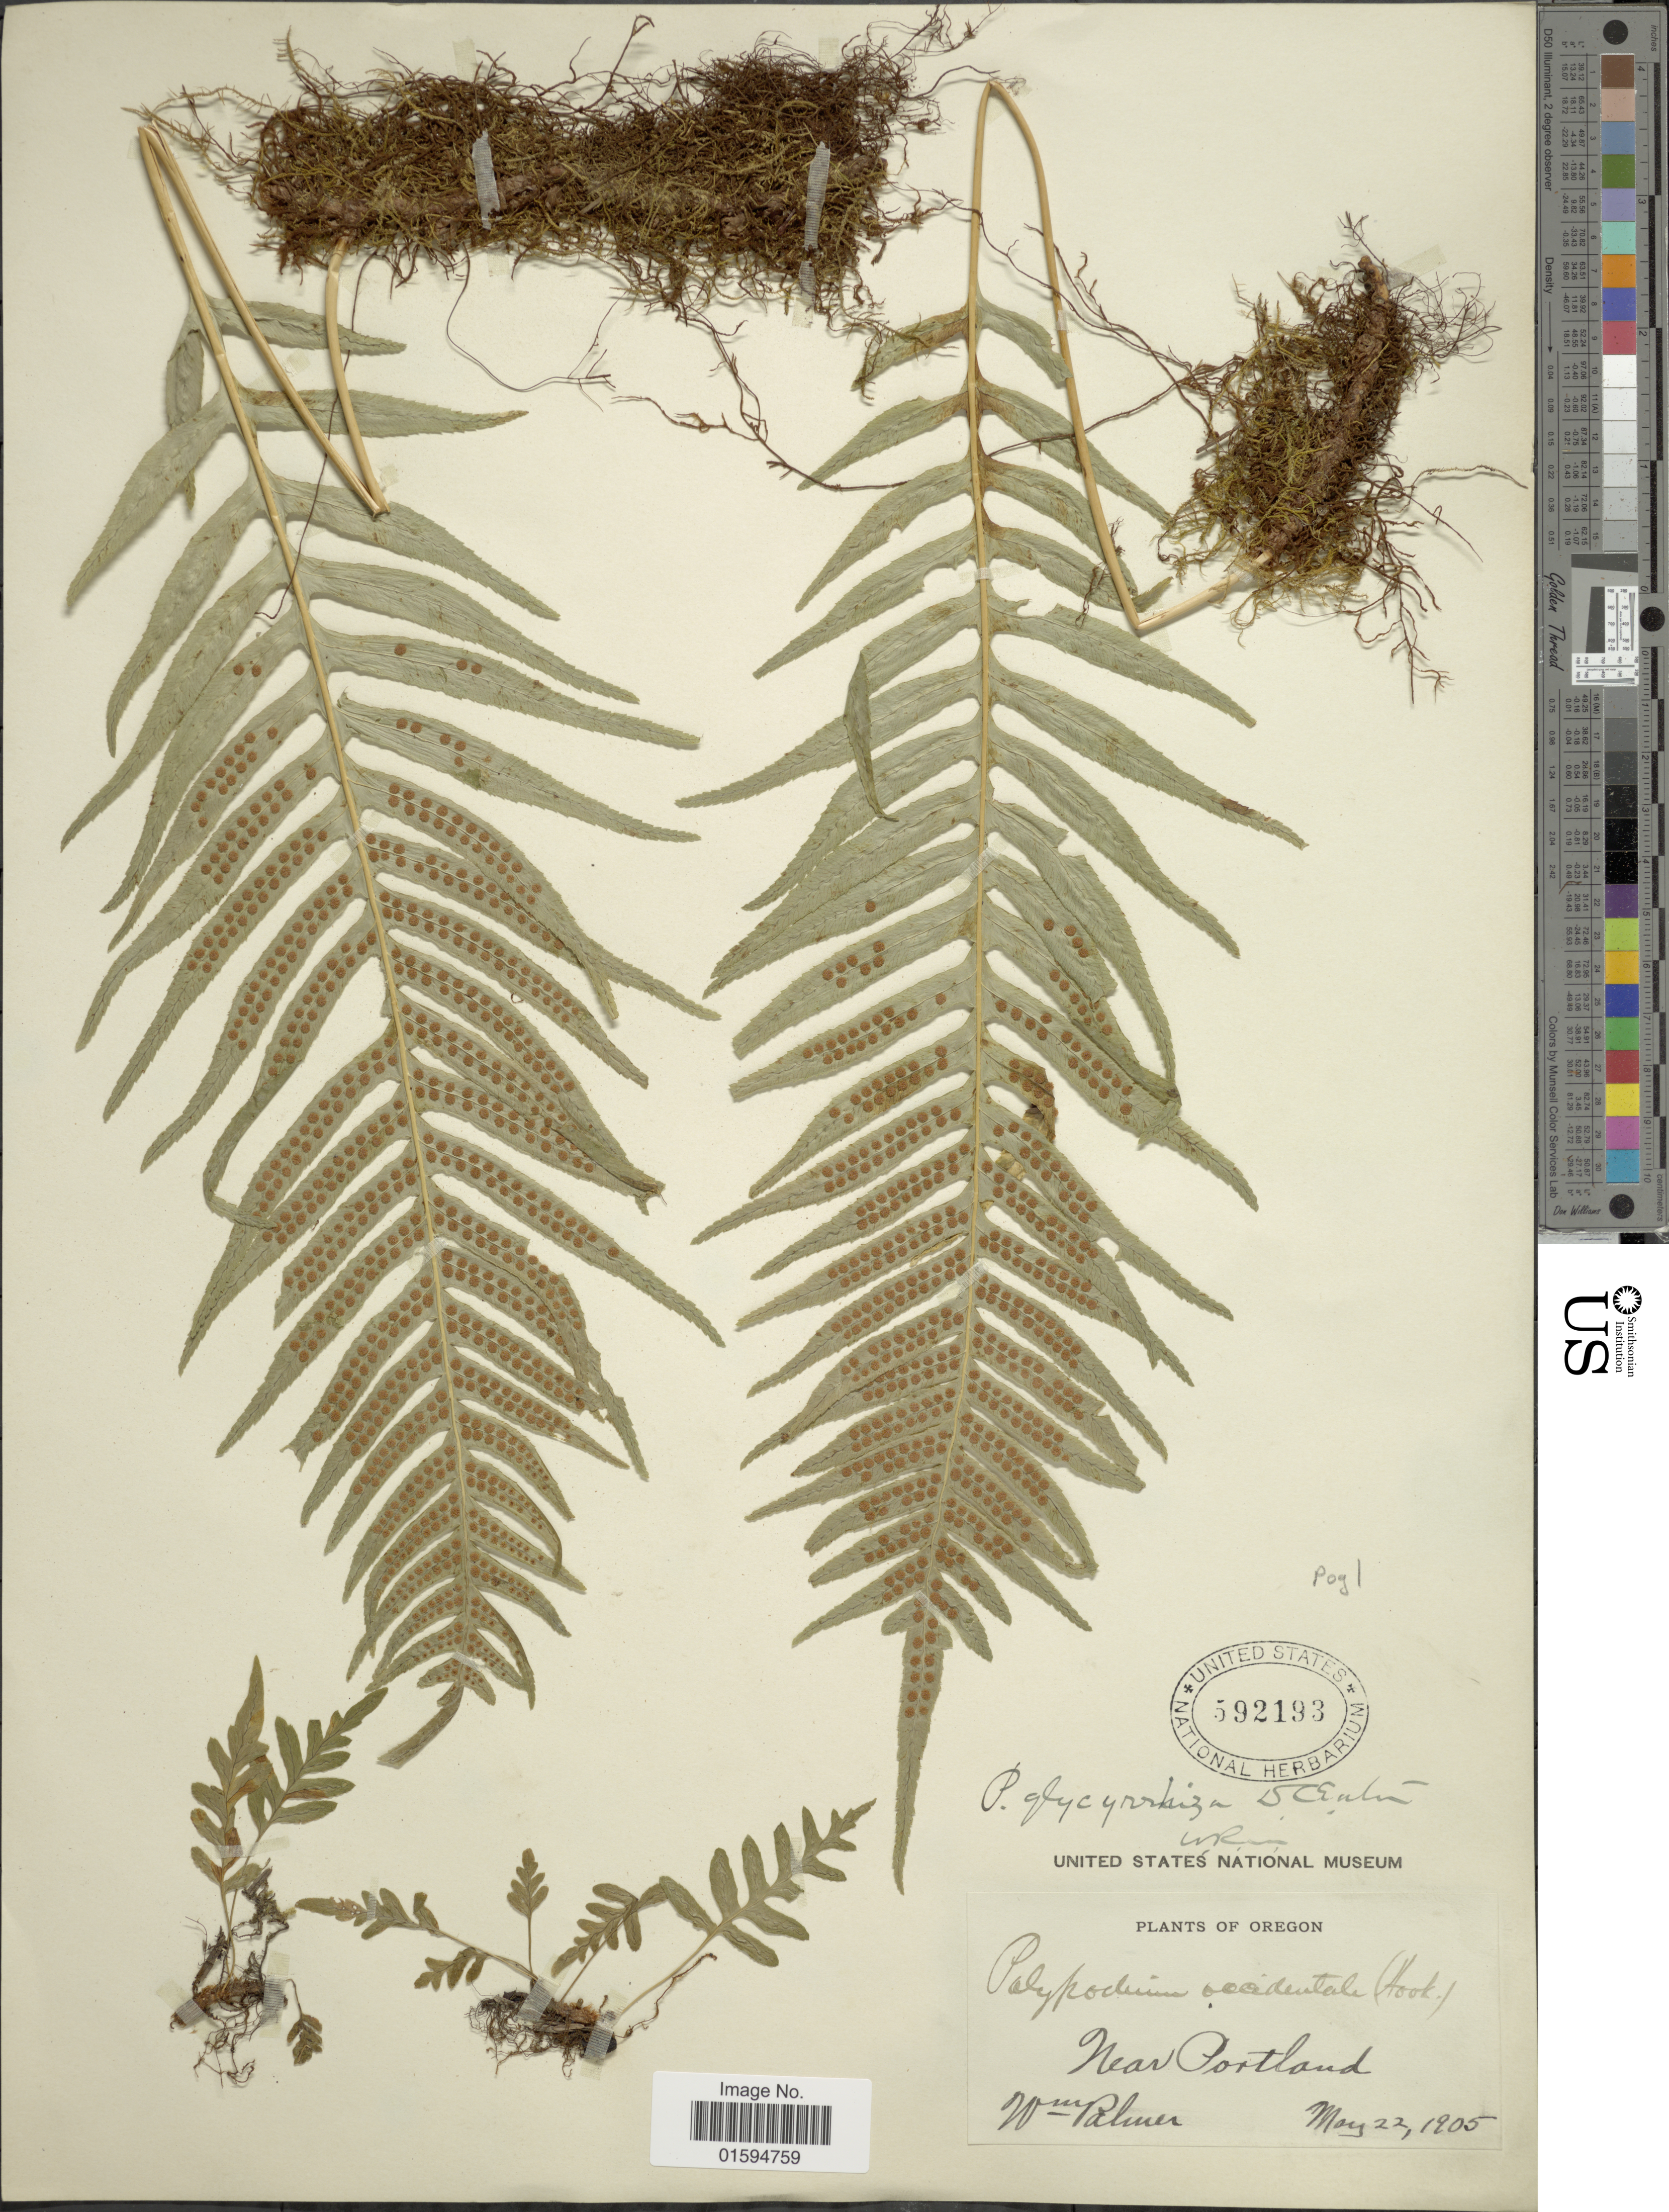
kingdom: Plantae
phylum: Tracheophyta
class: Polypodiopsida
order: Polypodiales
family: Polypodiaceae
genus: Polypodium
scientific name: Polypodium glycyrrhiza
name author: D.C. Eaton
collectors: W. Palmer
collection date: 1905-05-22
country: United States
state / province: Oregon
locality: Near Portland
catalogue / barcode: US 592193